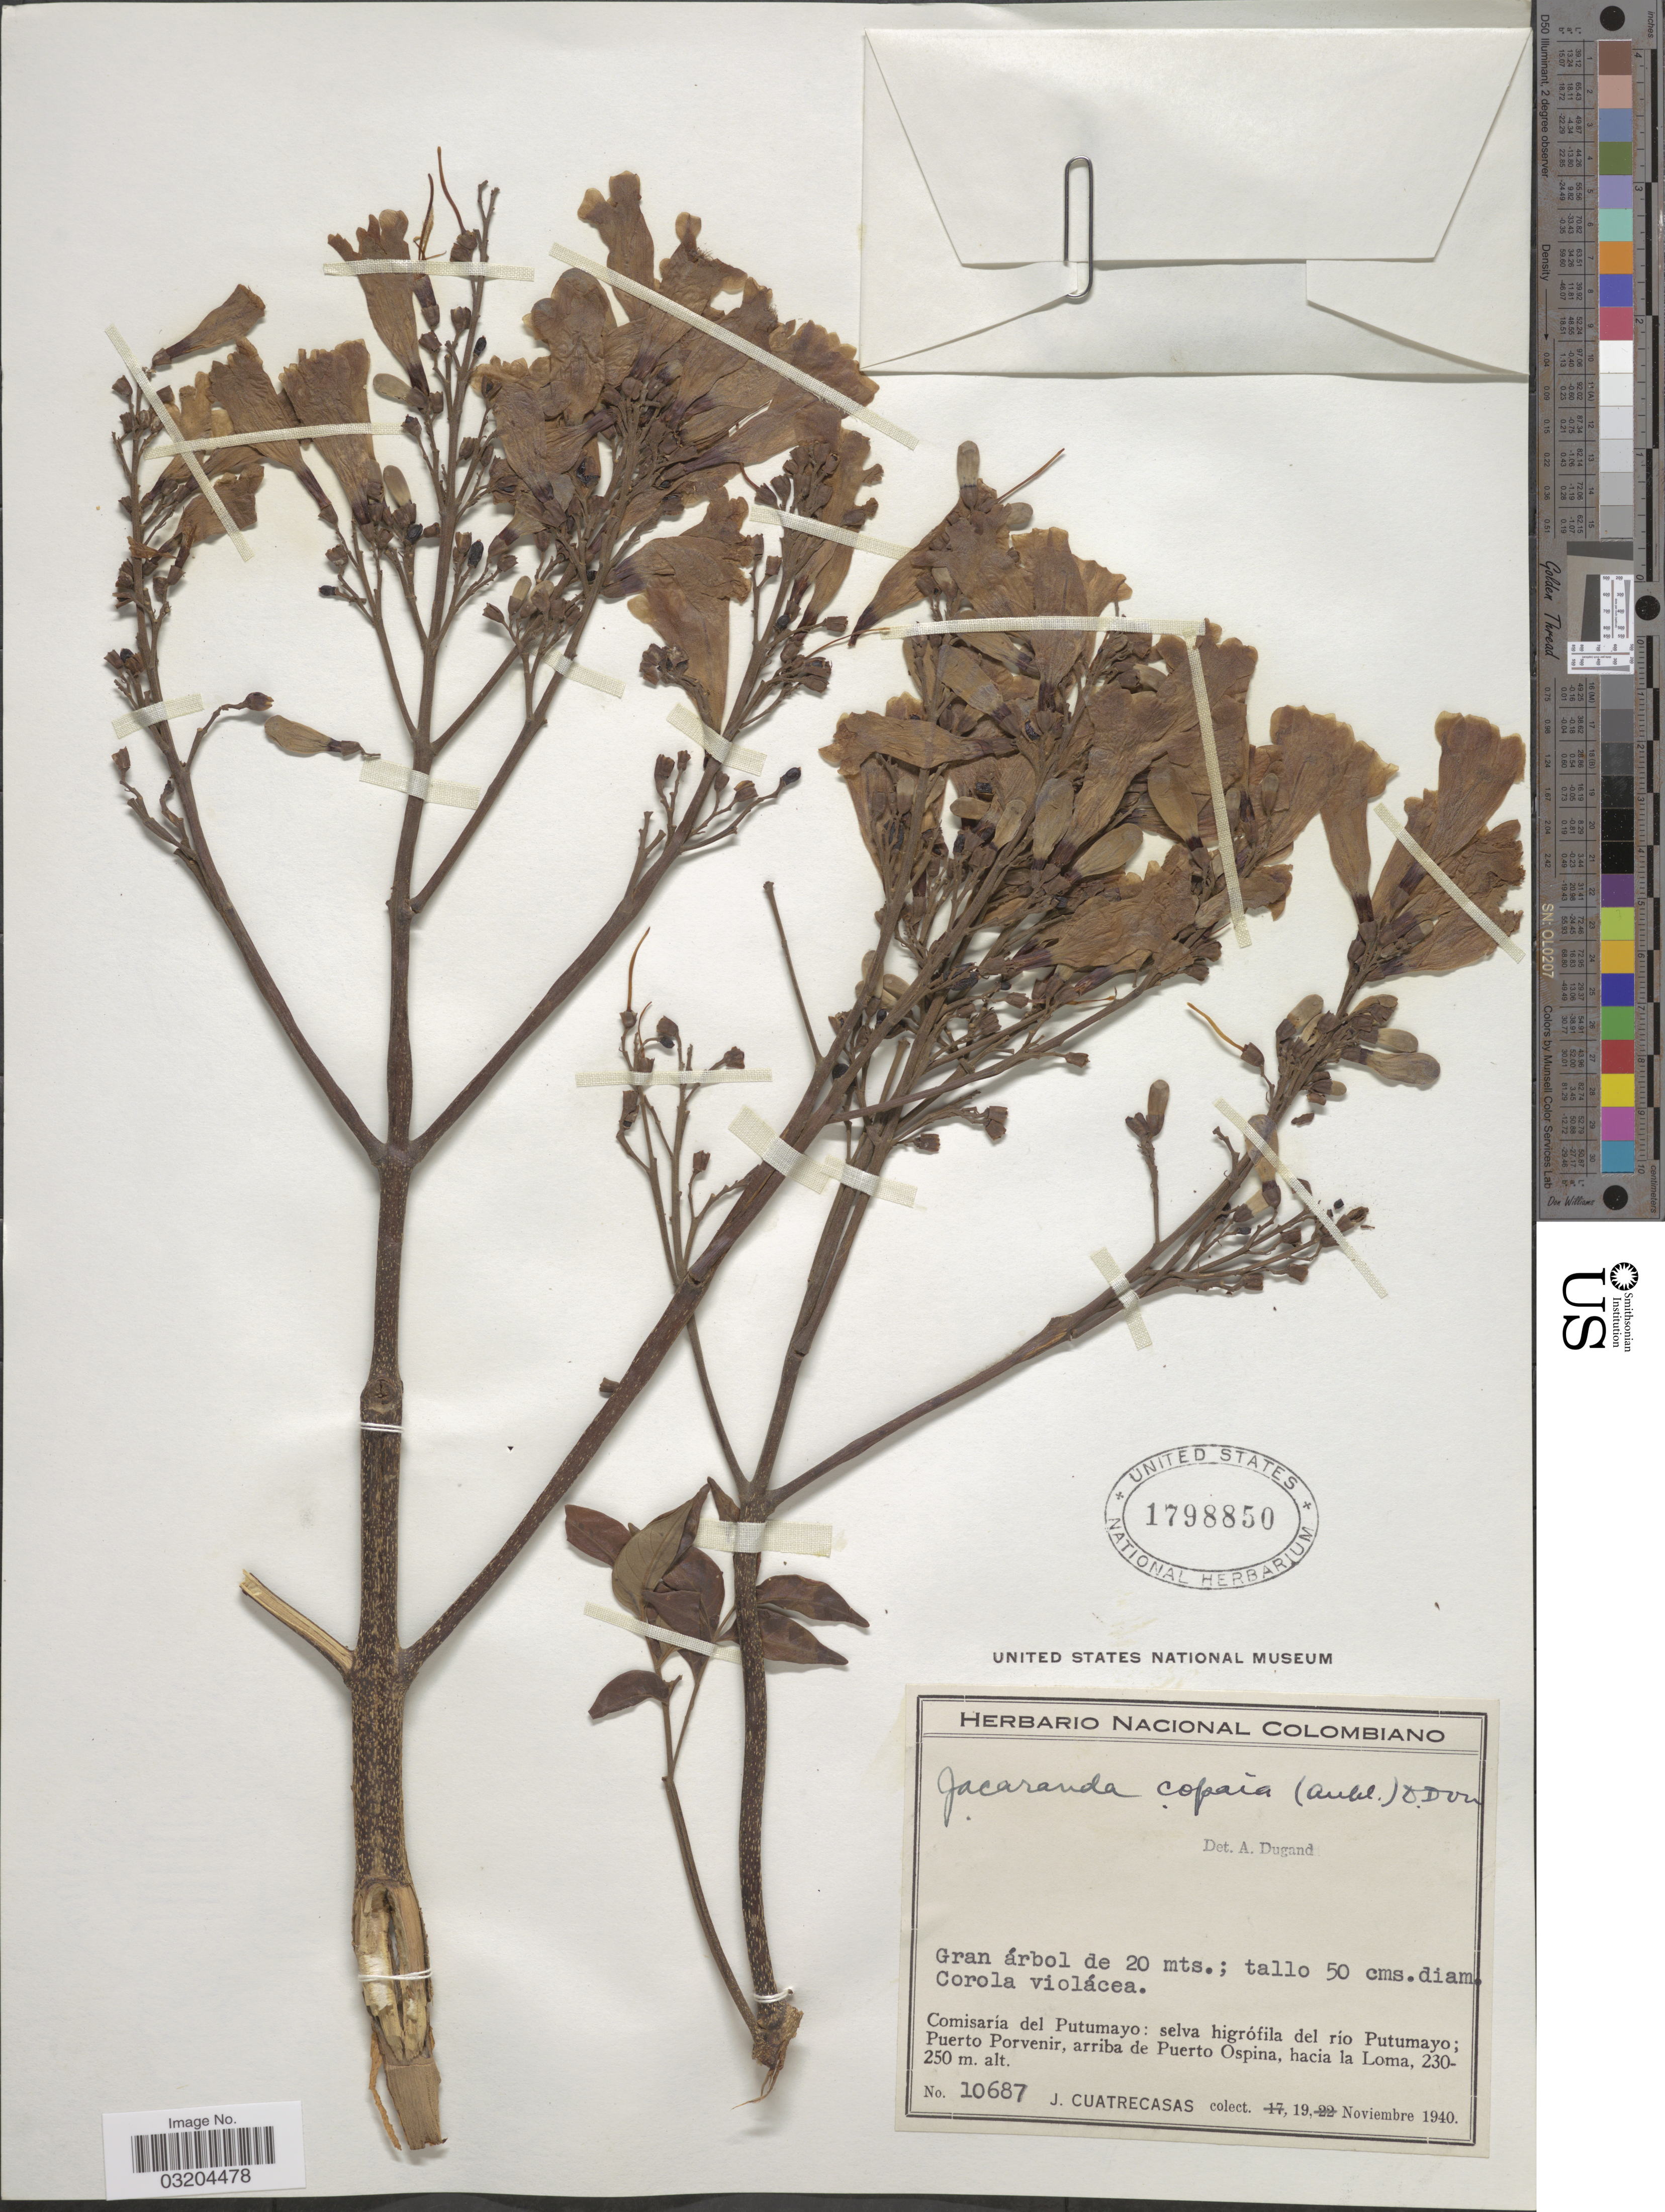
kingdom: Plantae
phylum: Tracheophyta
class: Magnoliopsida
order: Lamiales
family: Bignoniaceae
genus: Jacaranda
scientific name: Jacaranda copaia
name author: (Aubl.) D. Don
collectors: J. Cuatrecasas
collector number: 10687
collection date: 1940-11-19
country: Colombia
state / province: Putumayo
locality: Comisaría del Putumayo: selva higrófila del río Putumayo; Puerto Porvenir, arriba de Puerto Ospina, hacia la Loma.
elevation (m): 230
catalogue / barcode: US 1798850